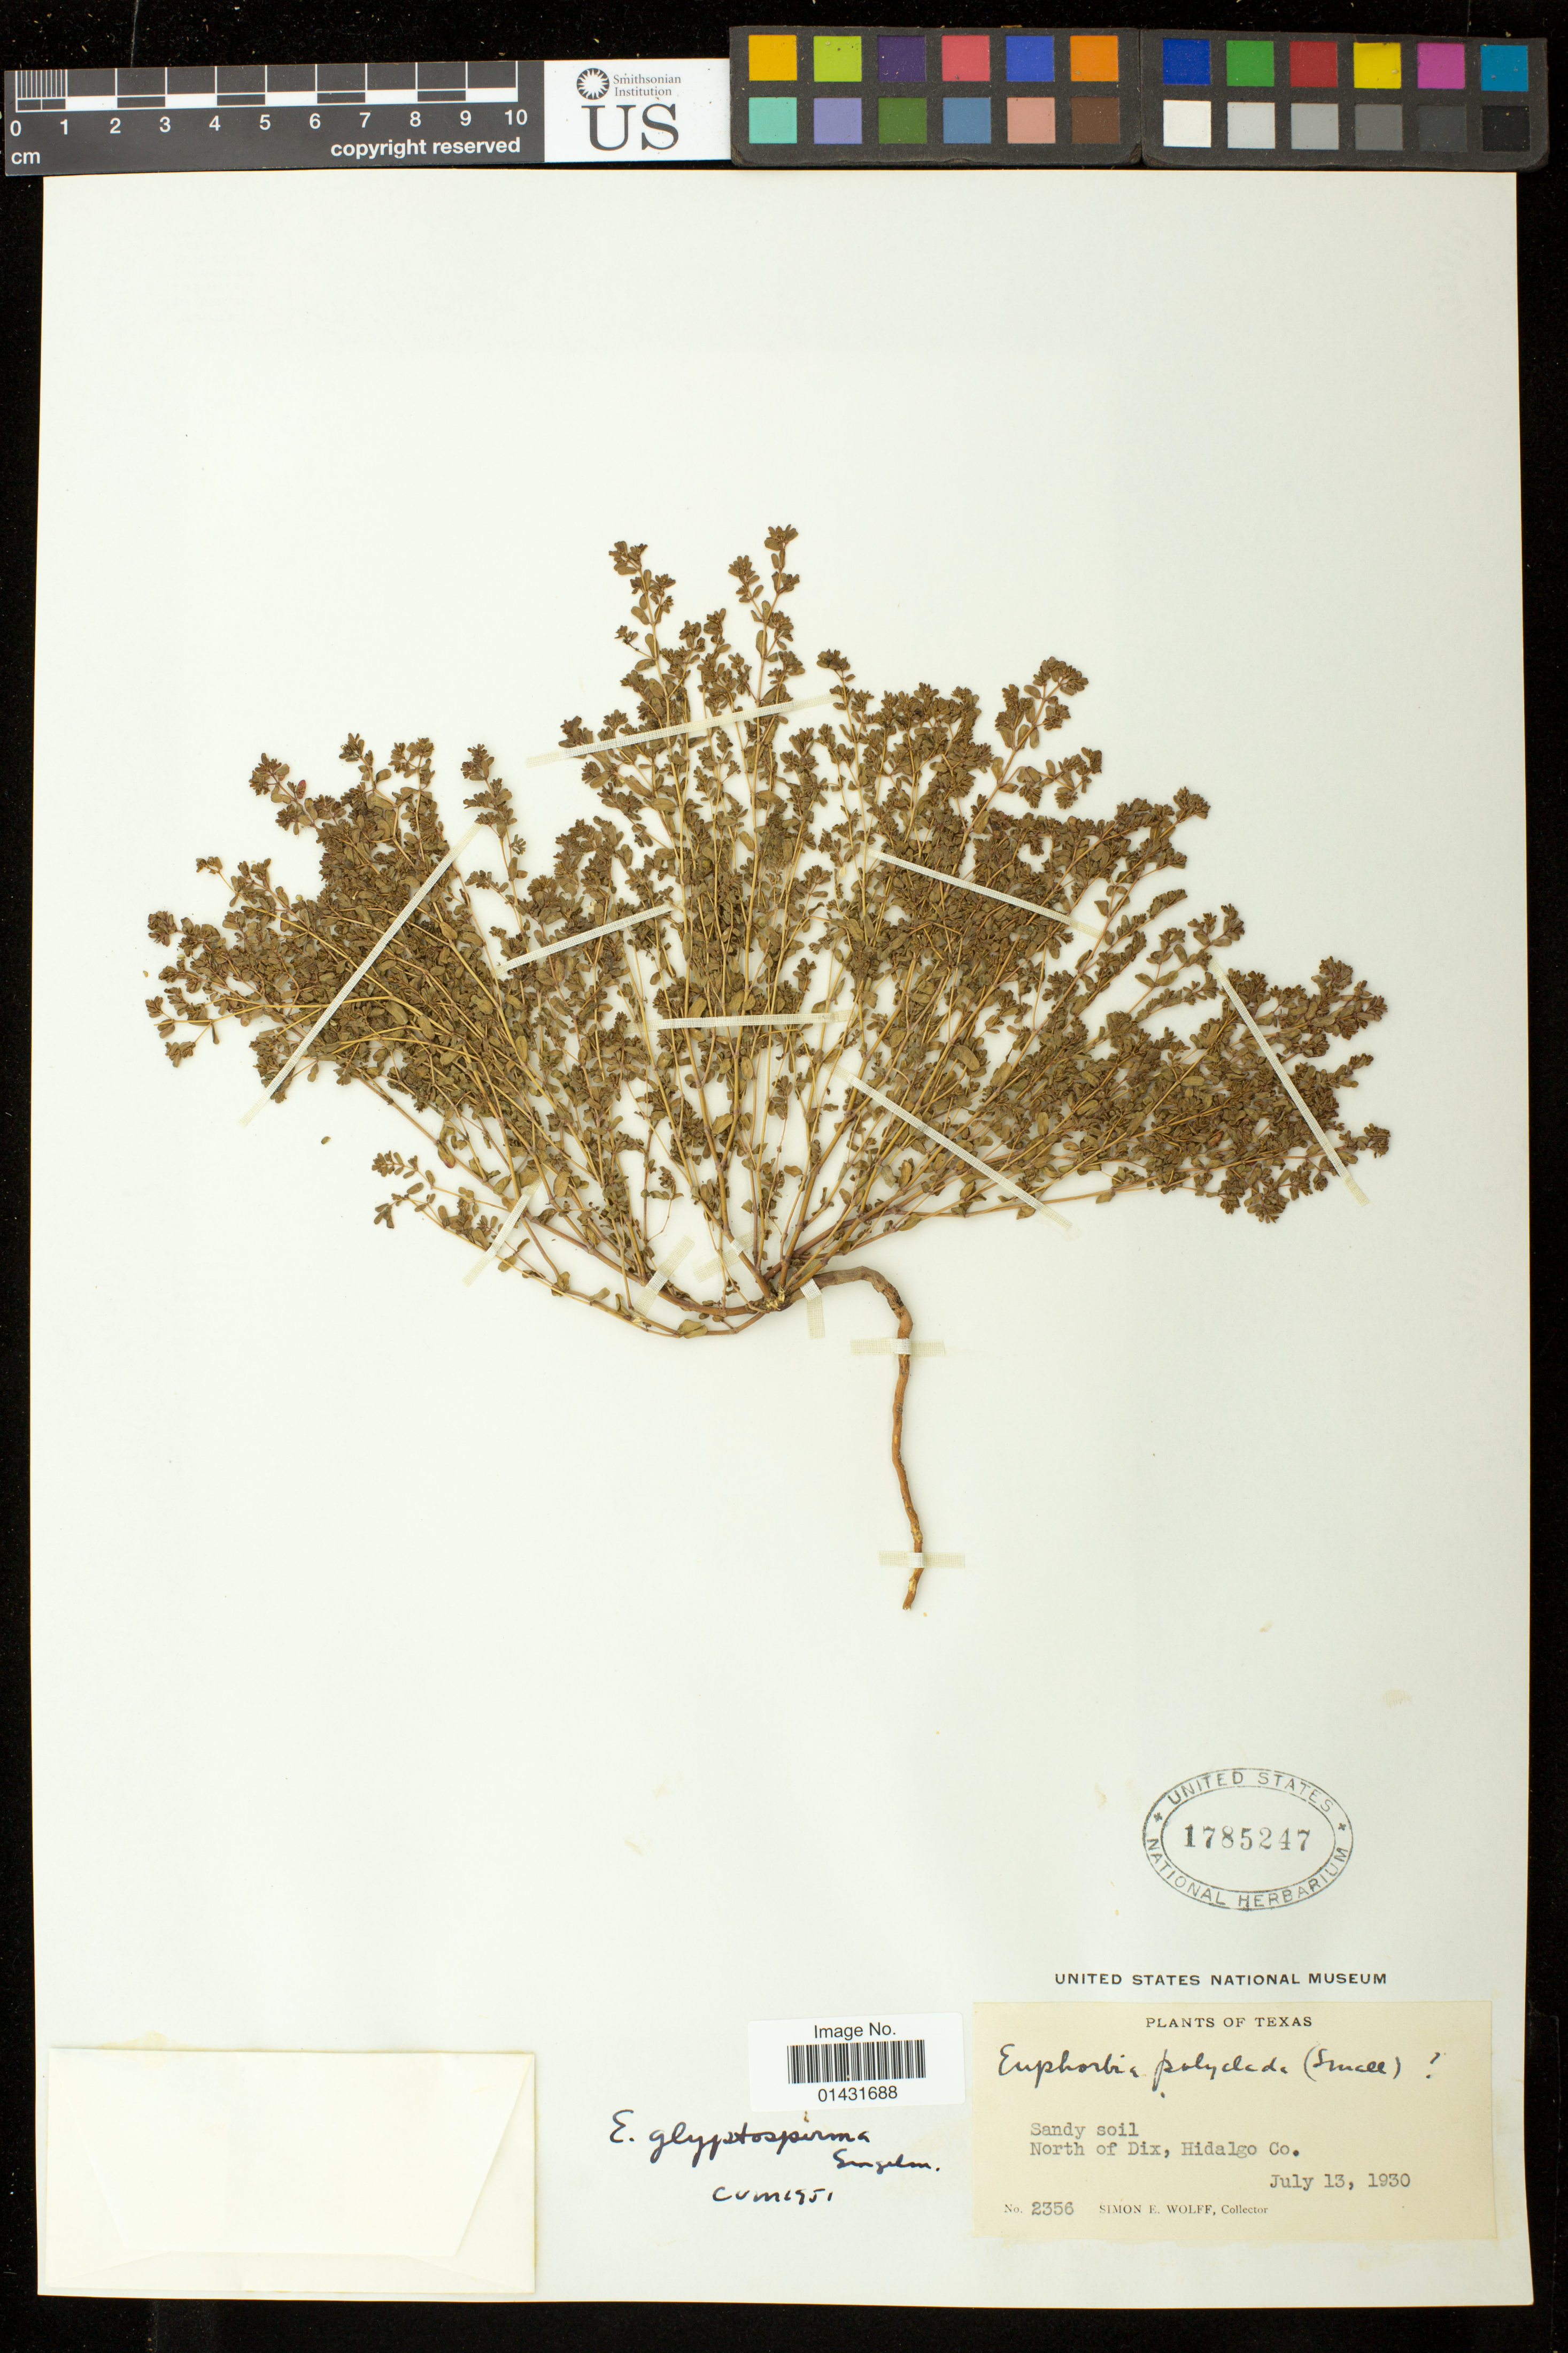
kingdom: Plantae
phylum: Tracheophyta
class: Magnoliopsida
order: Malpighiales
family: Euphorbiaceae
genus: Euphorbia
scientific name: Euphorbia glyptosperma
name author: Engelm.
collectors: S. E. Wolff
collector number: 2356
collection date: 1930-07-13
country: United States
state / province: Texas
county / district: Hidalgo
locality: North of Dix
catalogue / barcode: US 1785247